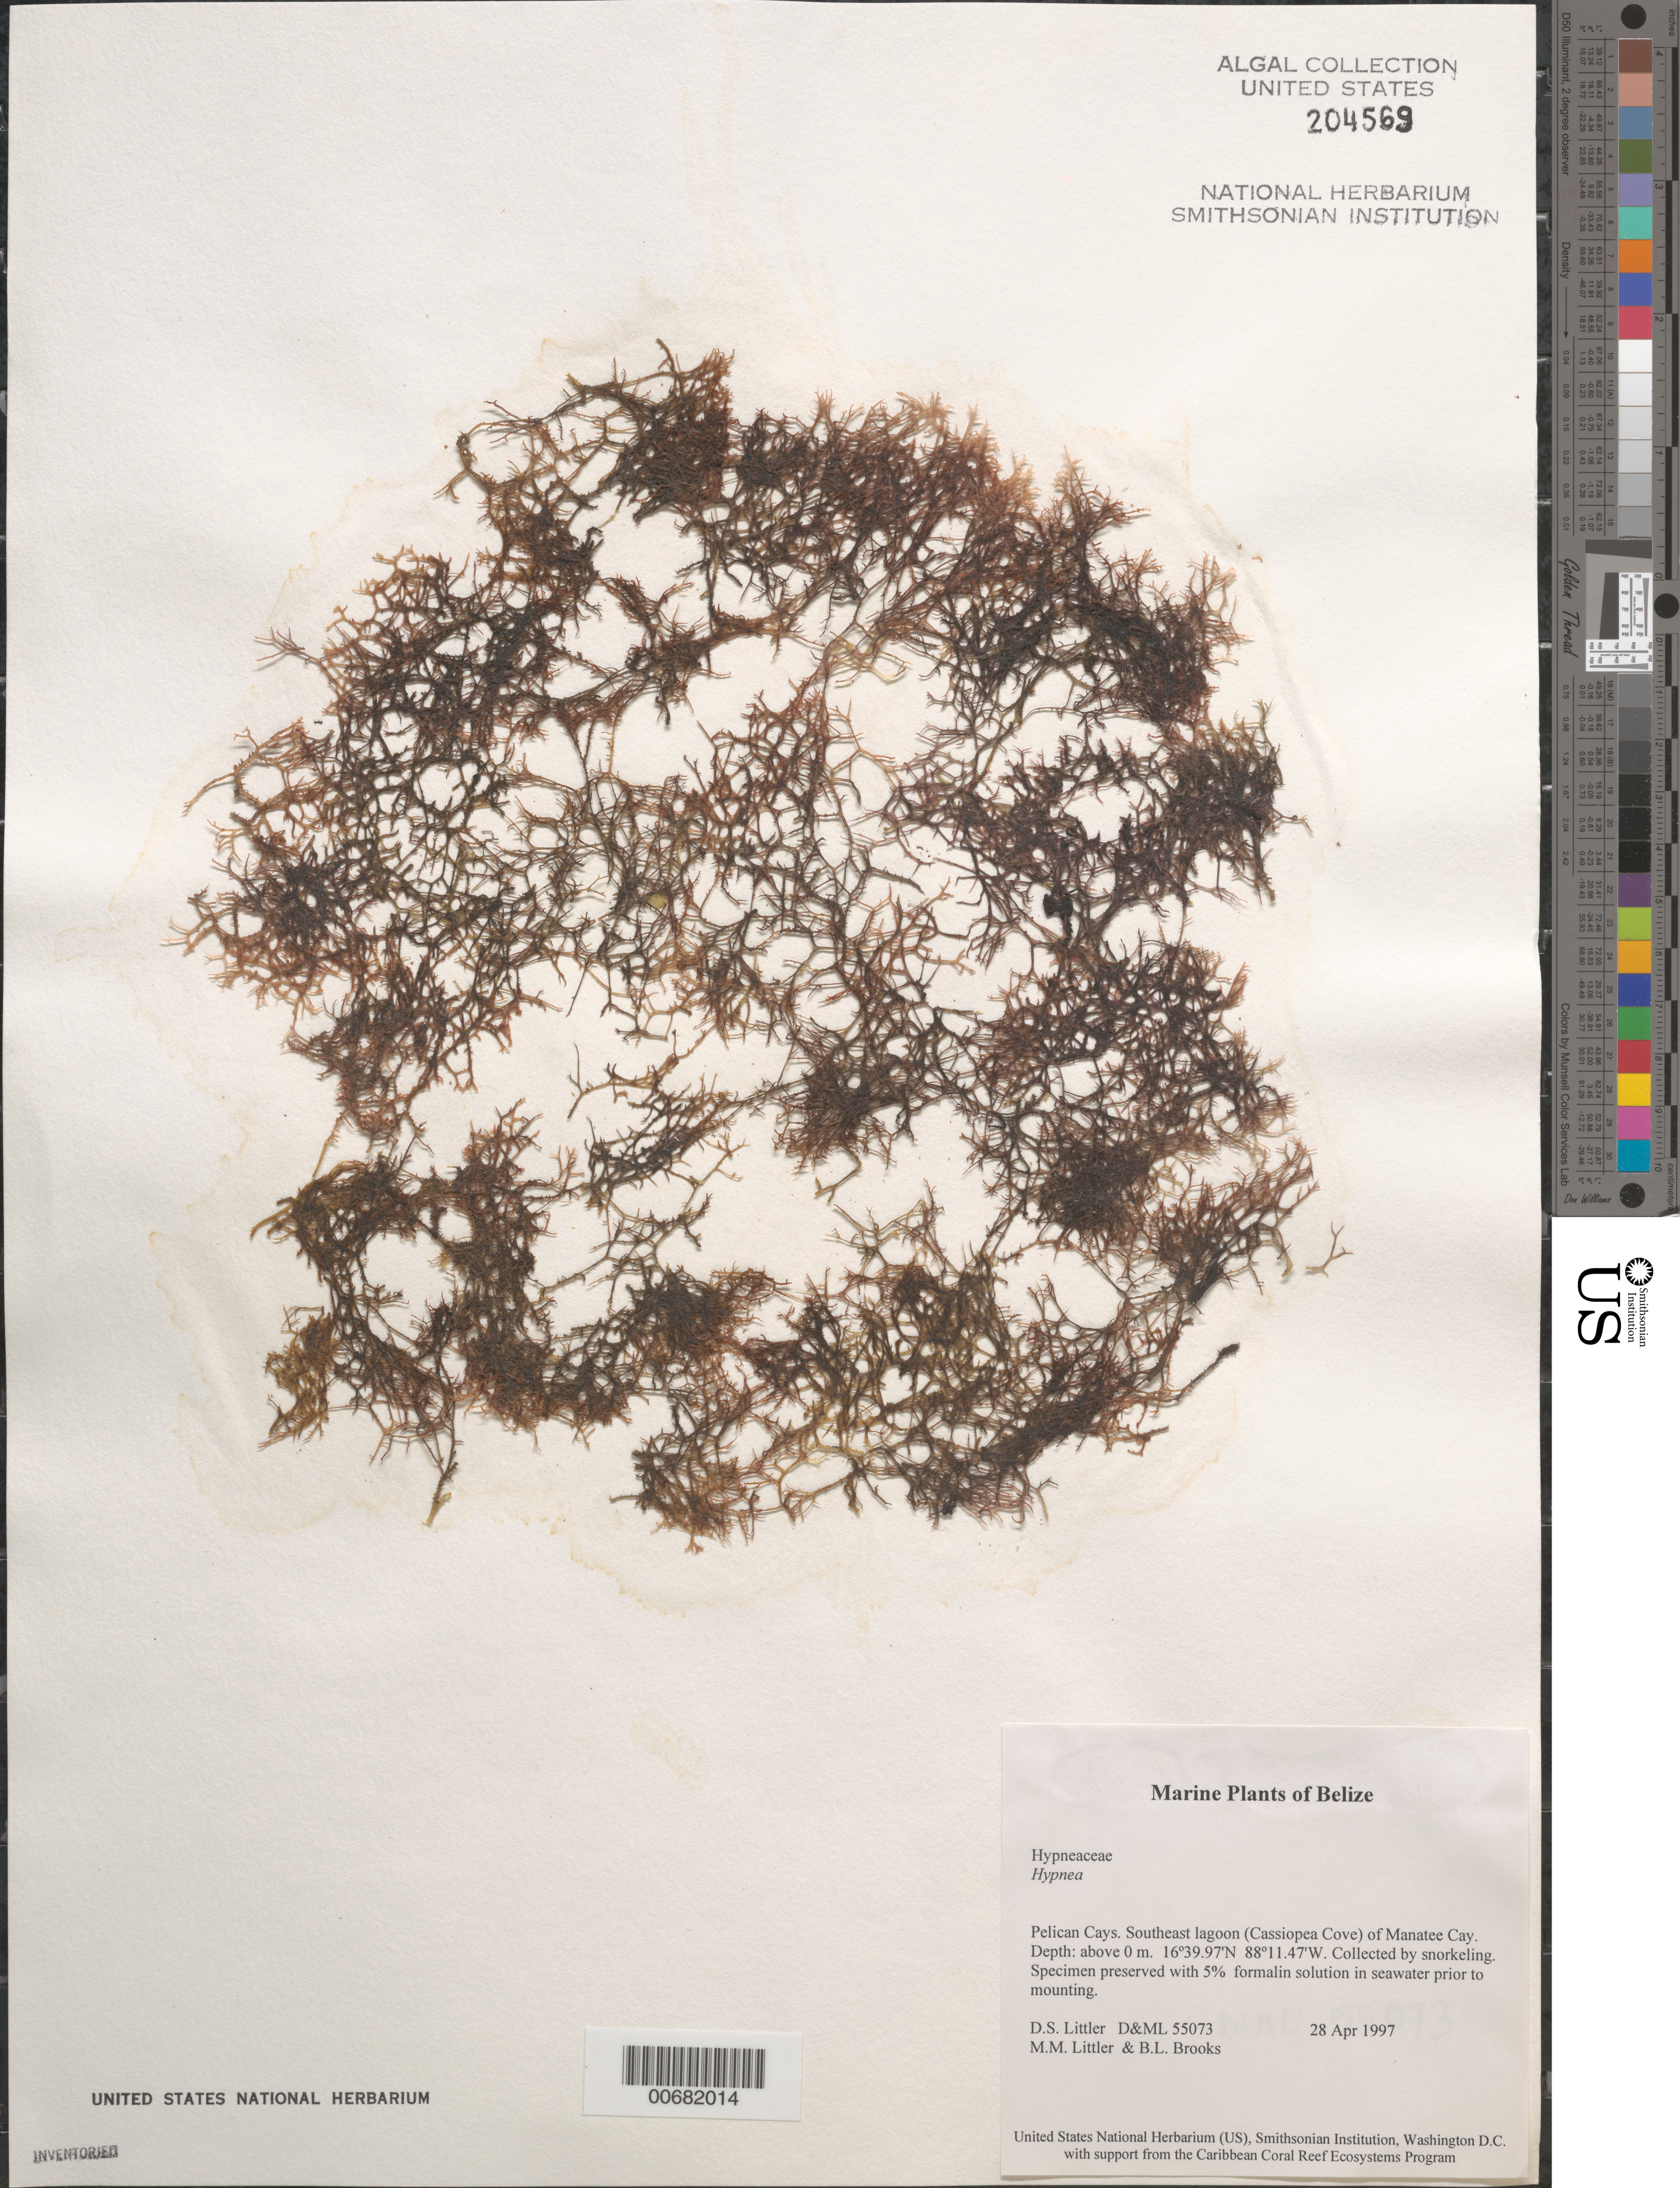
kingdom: Plantae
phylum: Rhodophyta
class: Florideophyceae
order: Gigartinales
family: Cystocloniaceae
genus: Hypnea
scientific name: Hypnea sp.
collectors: D. S. Littler, M. M. Littler & B. Brooks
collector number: D&ML 55073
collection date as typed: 28 Apr 1997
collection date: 1997-04-28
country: Belize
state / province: Stann Creek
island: Manatee Cay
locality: Cassiopea Cove (southeastern lagoon)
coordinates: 16 39.97' N, 88 11.47' W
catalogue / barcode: US 204569